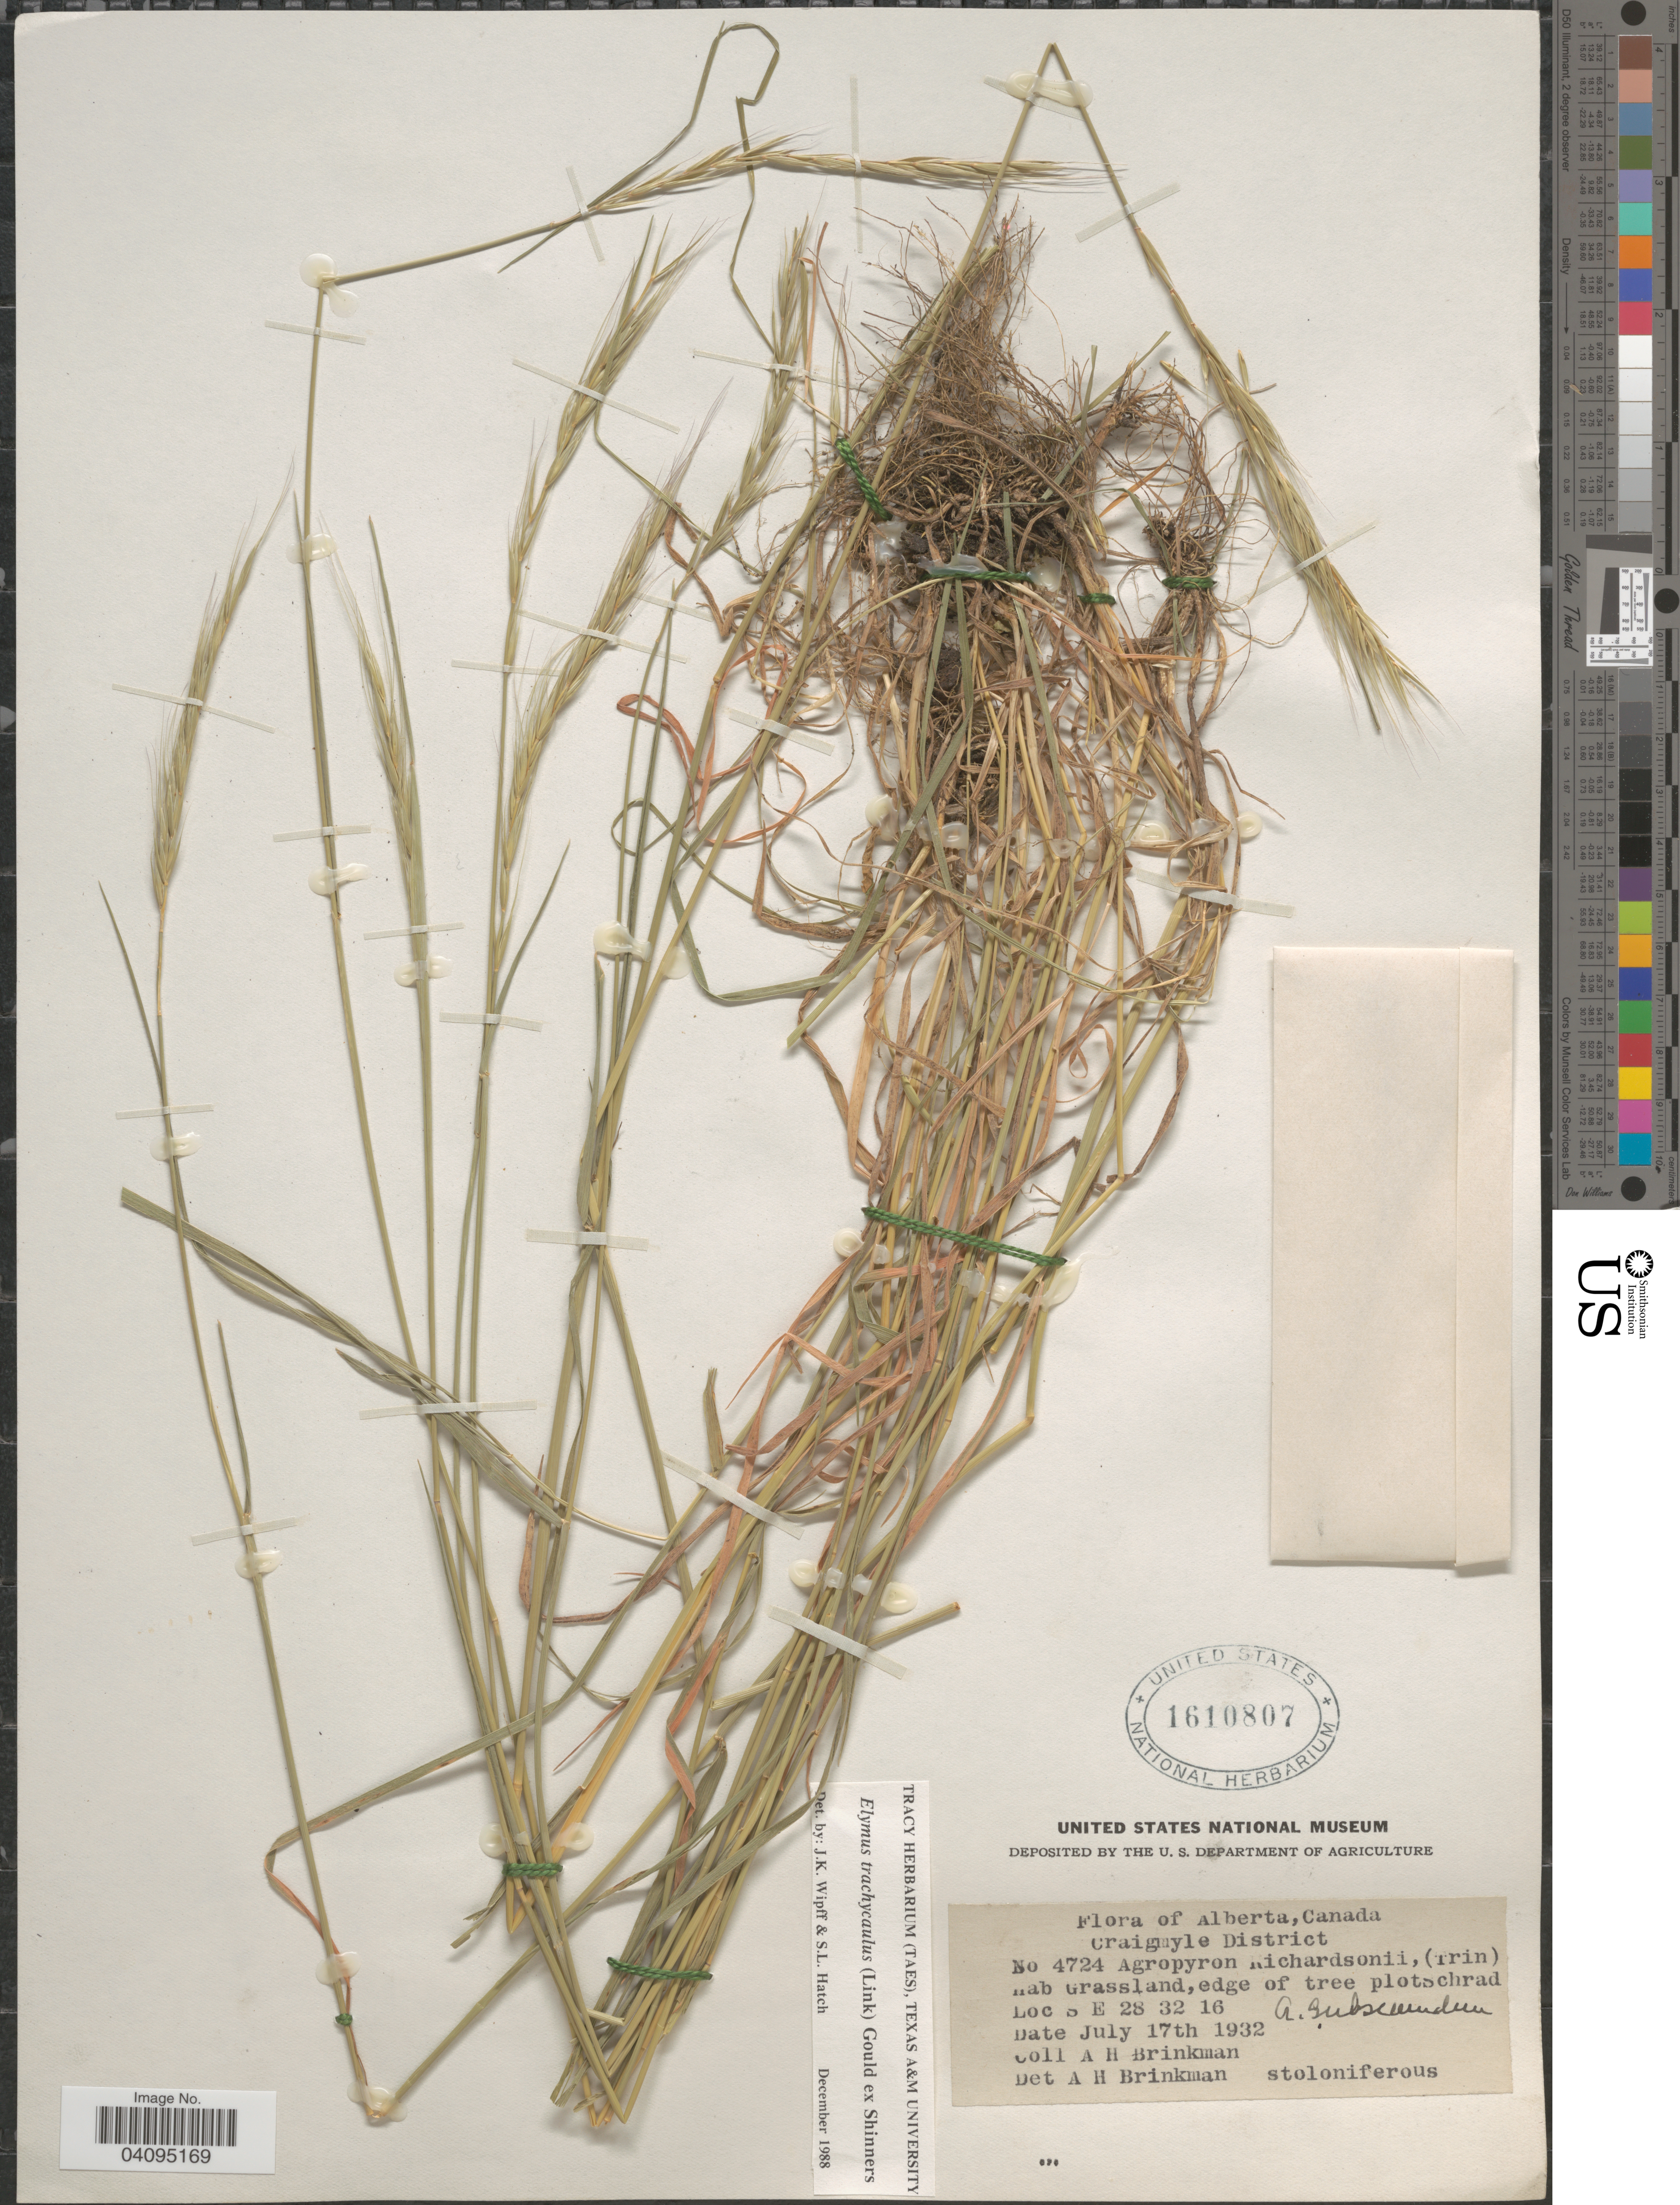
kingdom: Plantae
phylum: Tracheophyta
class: Liliopsida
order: Poales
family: Poaceae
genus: Elymus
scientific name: Elymus trachycaulus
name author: (Link) Gould ex Shinners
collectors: A. Brinkman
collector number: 4724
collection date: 1932-07-17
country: Canada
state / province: Alberta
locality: Craigmyle District. S E 28 32 16.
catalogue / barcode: US 1610807